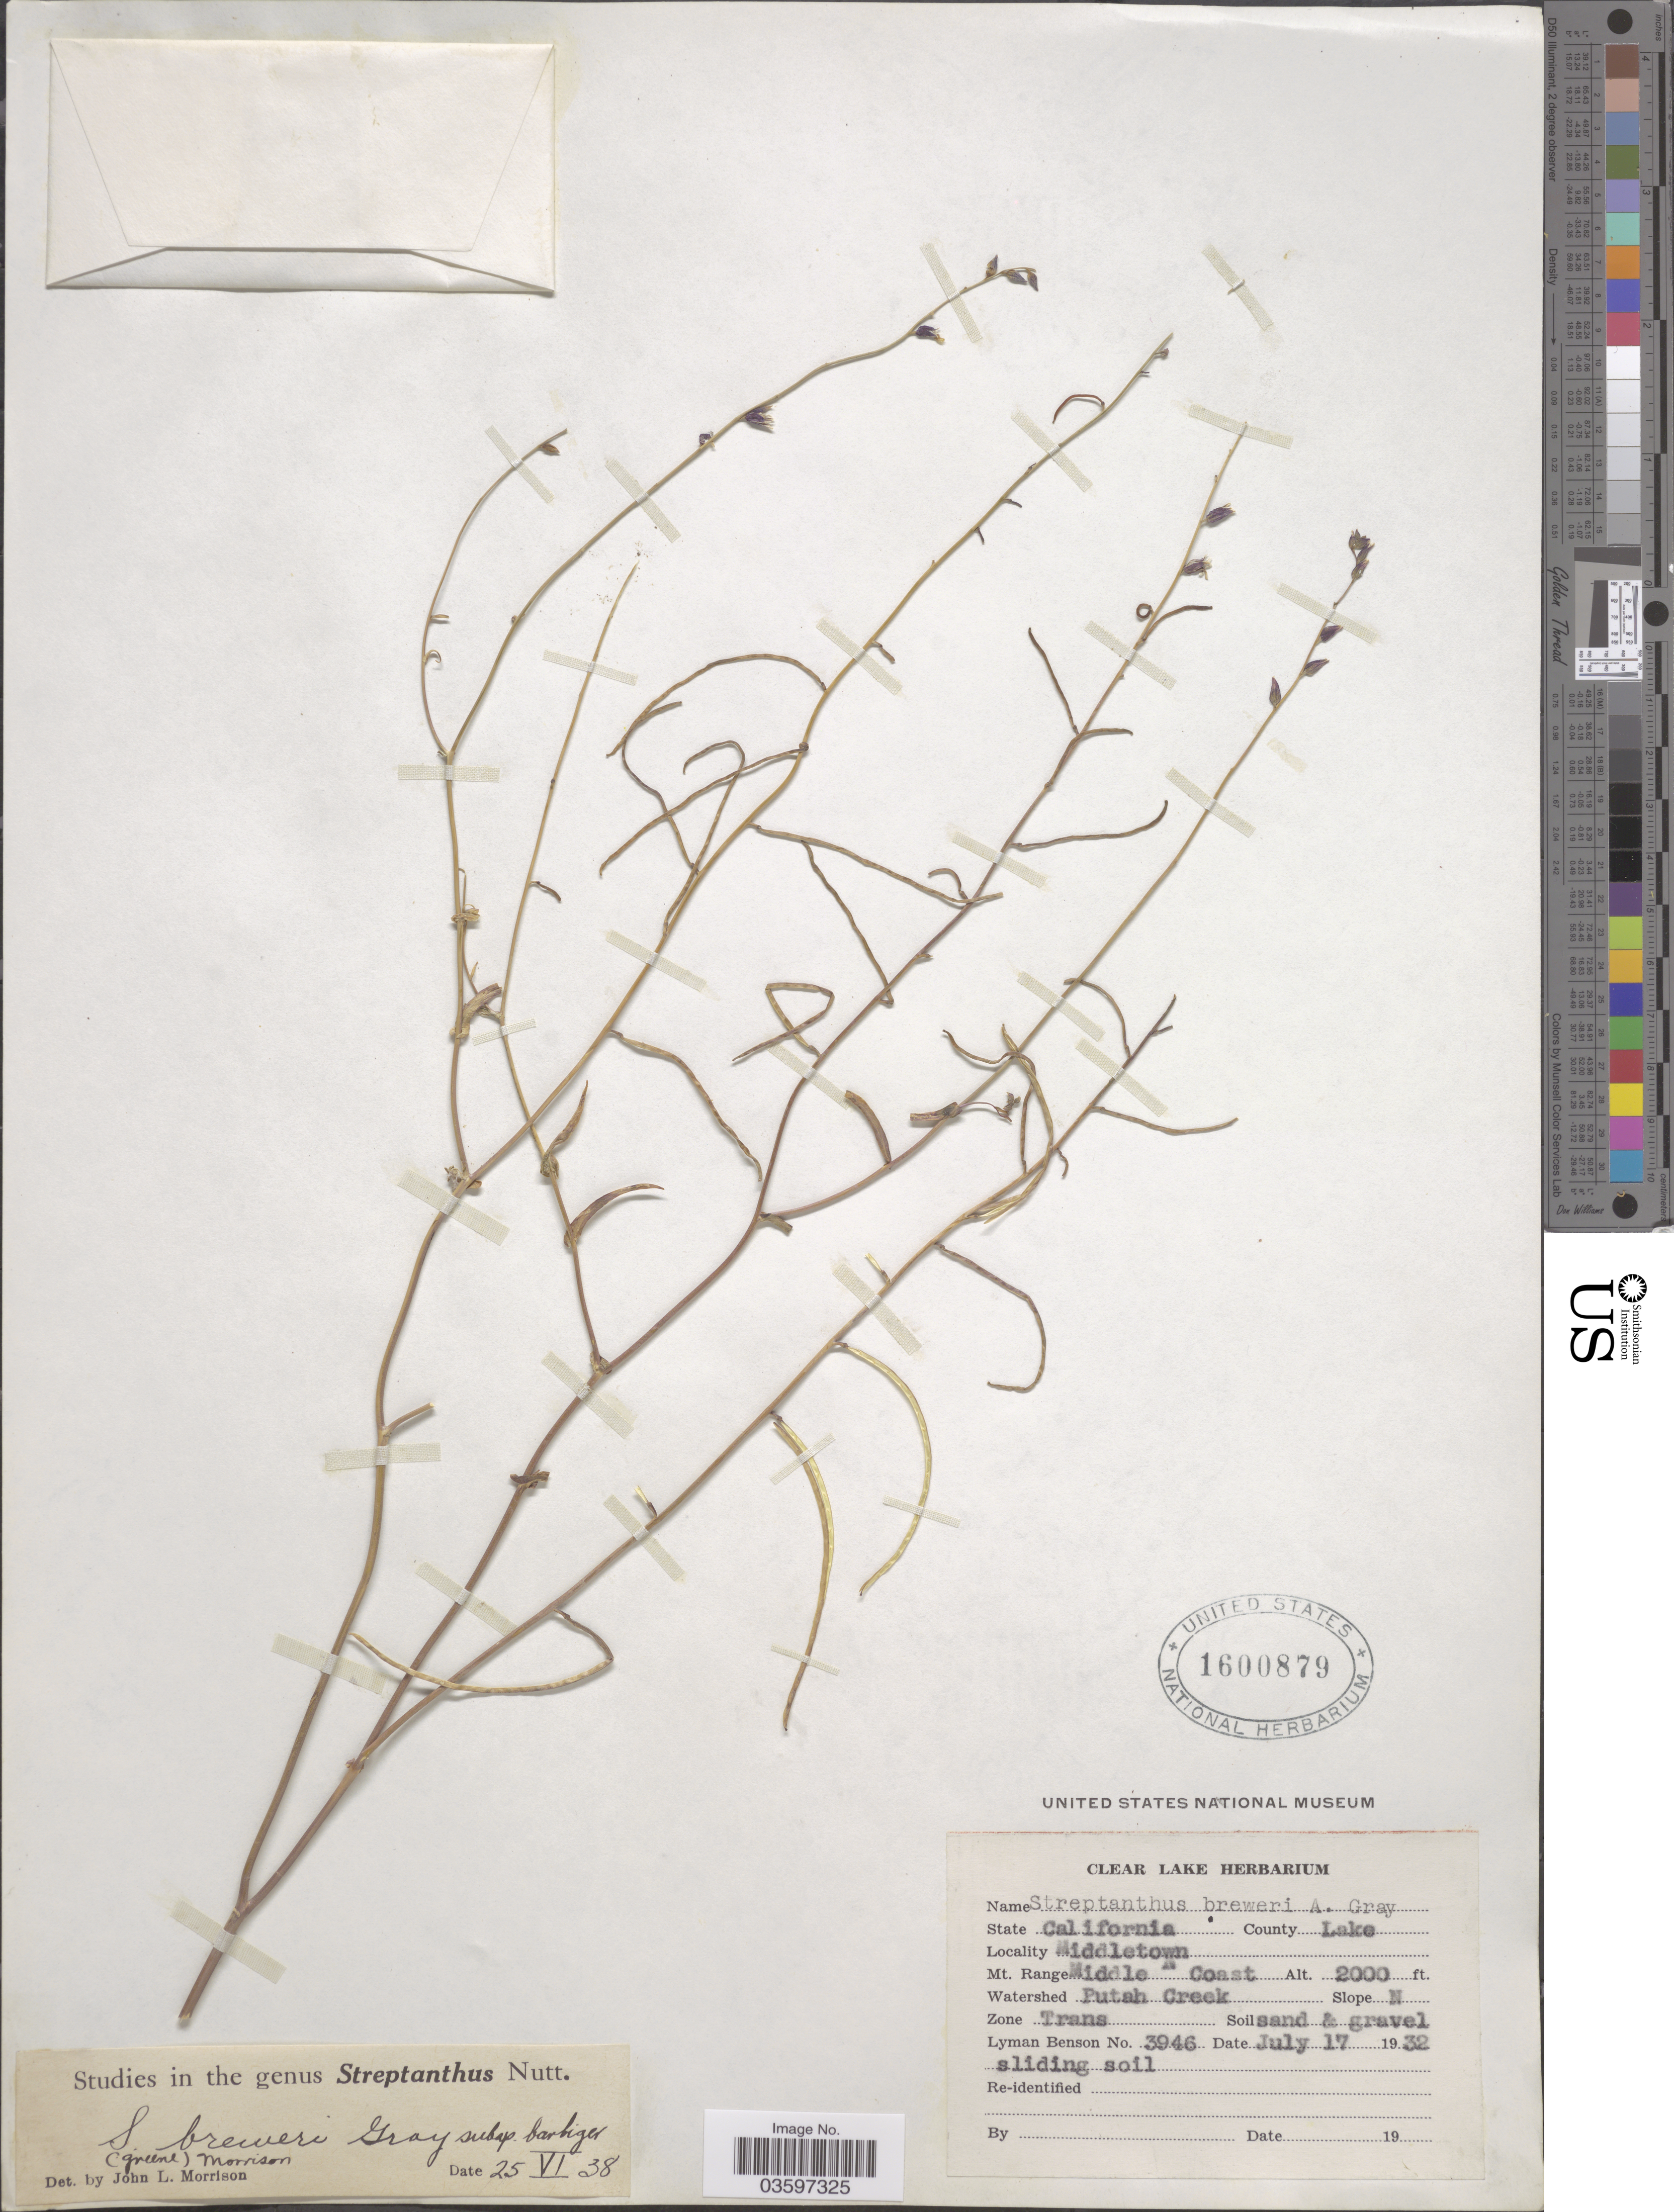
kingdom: Plantae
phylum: Tracheophyta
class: Magnoliopsida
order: Brassicales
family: Brassicaceae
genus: Streptanthus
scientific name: Streptanthus breweri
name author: A. Gray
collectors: L. D. Benson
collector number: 3946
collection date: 1932-07-17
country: United States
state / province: California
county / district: Lake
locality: County Lake. Middletown. Mt. Range Middle N Coast. Watershed Putah Creek. Zone Trans.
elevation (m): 610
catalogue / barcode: US 1600879